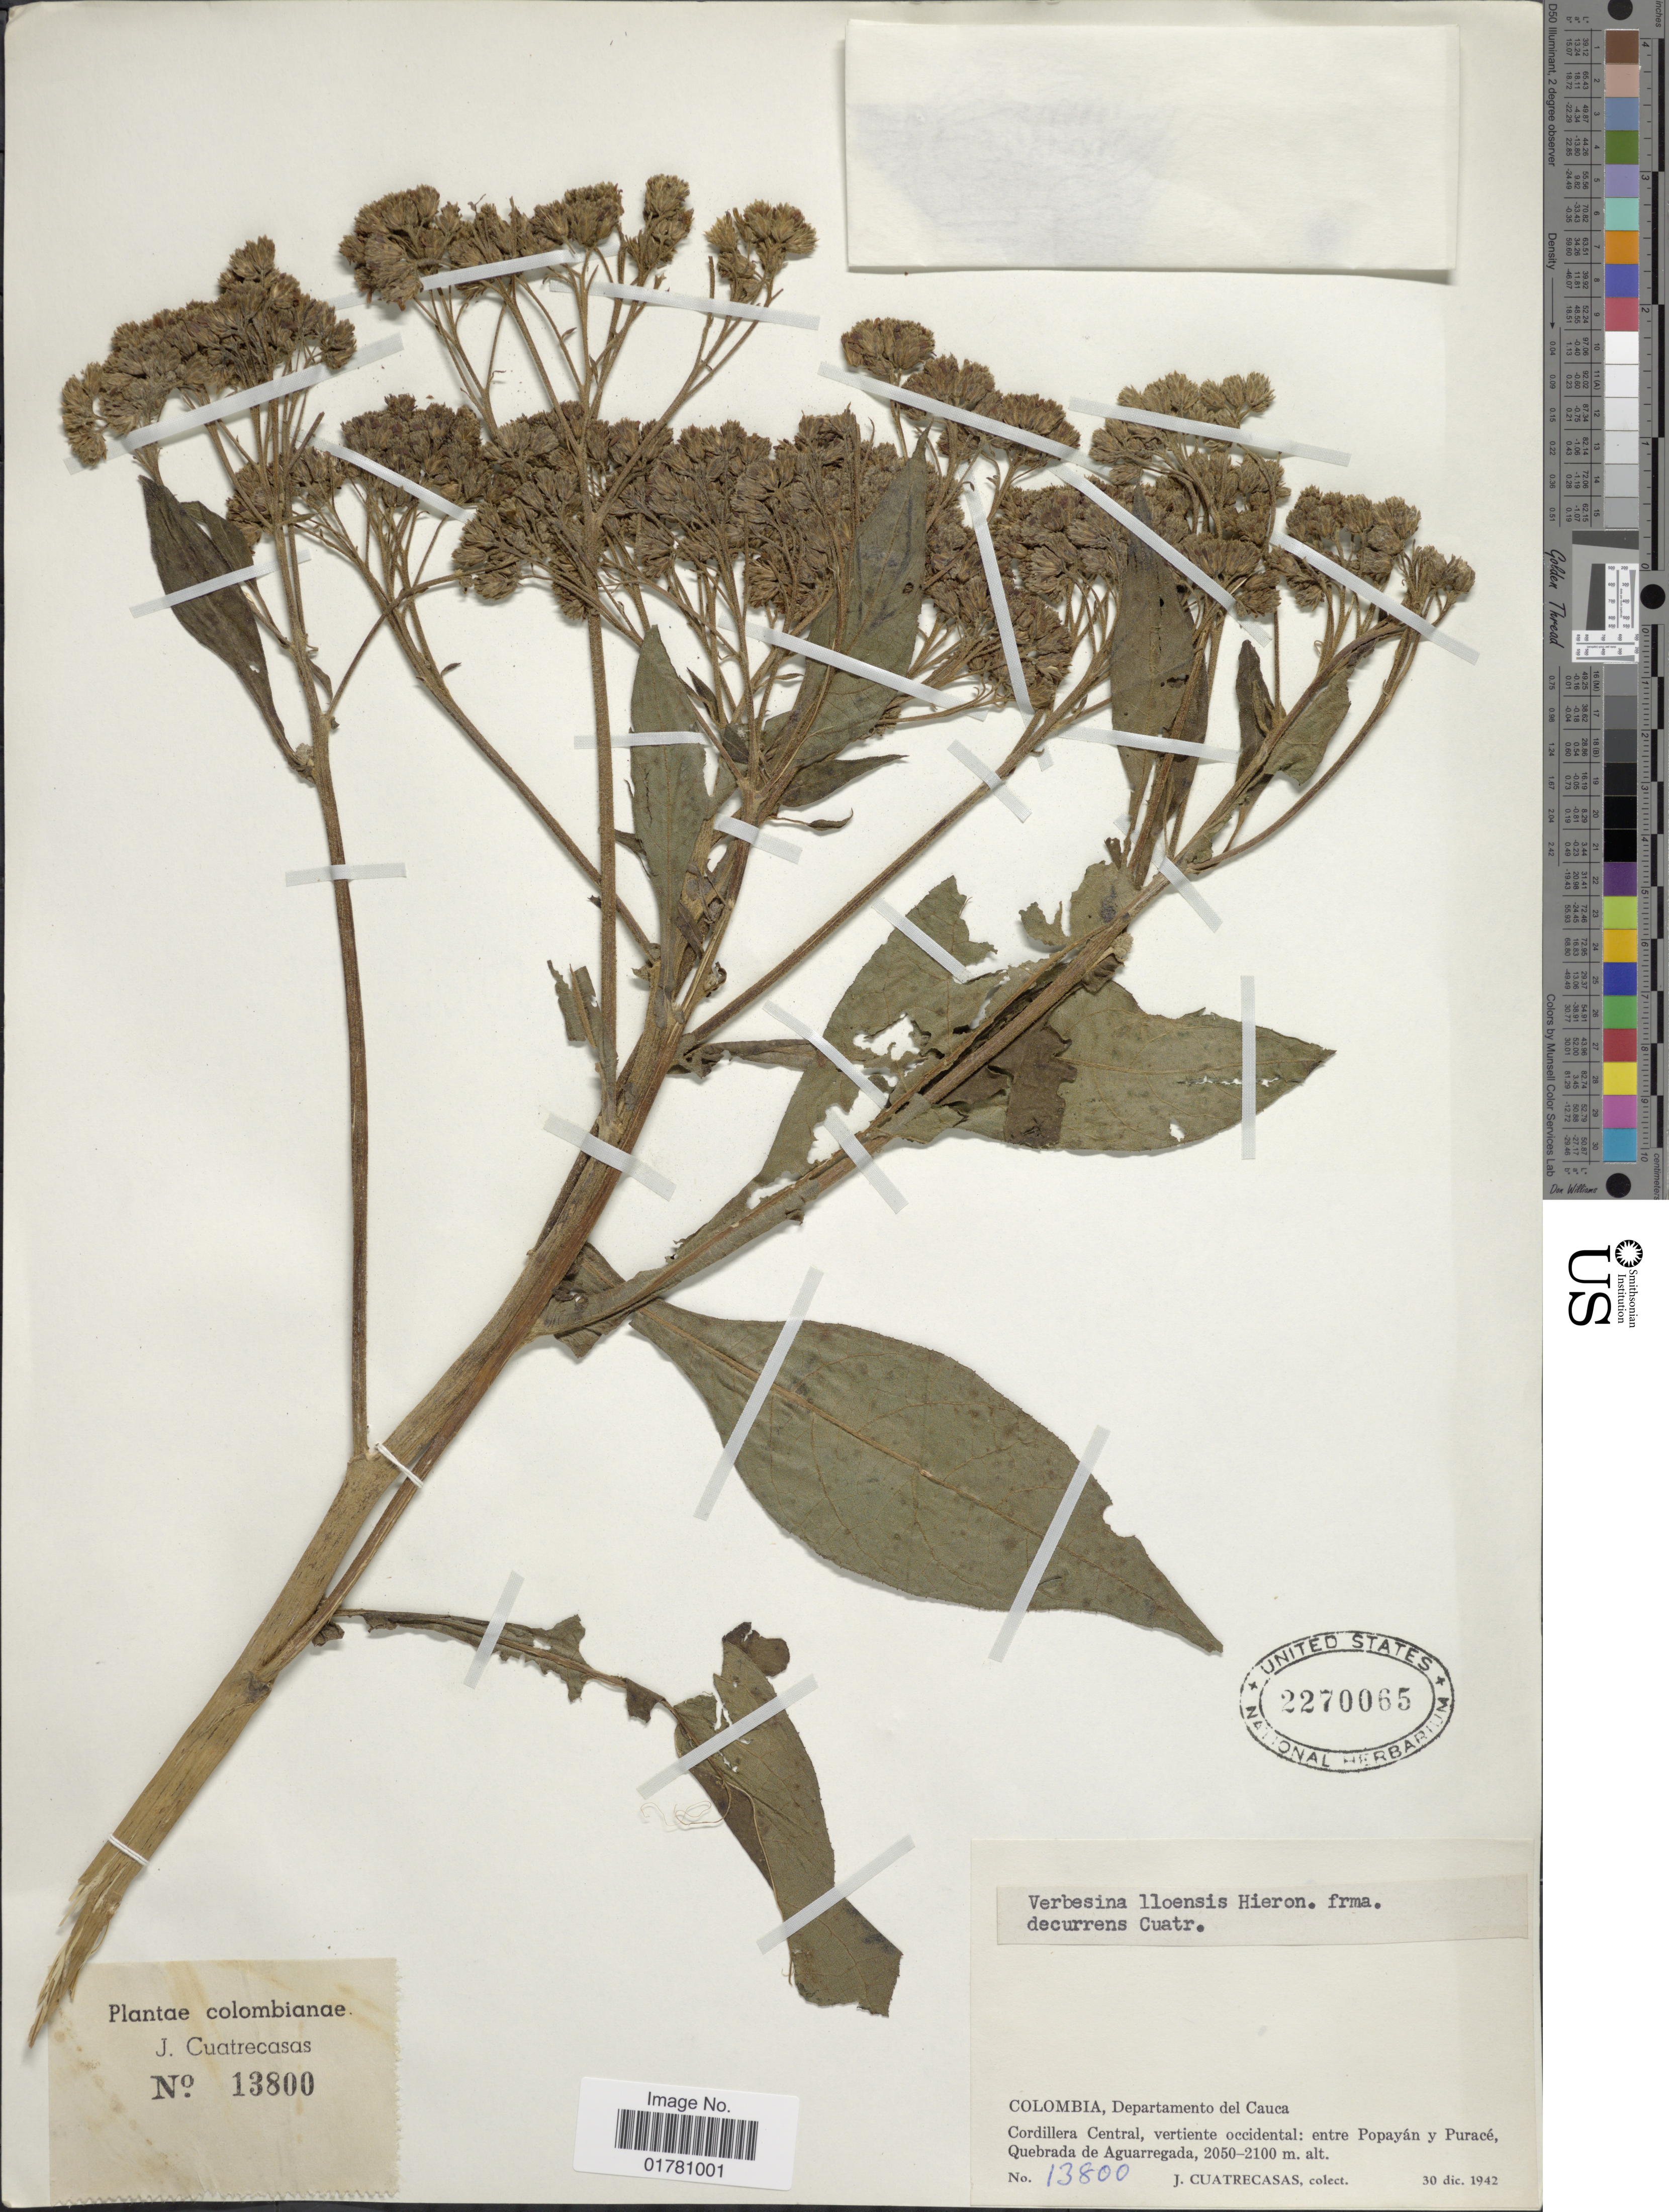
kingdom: Plantae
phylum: Tracheophyta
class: Magnoliopsida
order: Asterales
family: Asteraceae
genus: Verbesina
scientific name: Verbesina lloensis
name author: Hieron.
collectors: J. Cuatrecasas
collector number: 13800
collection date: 1942-12-30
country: Colombia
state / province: Cauca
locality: Departamento del Cauca, Cordillera Central, vertiente occidental: entre Popayán y Puracé, Quebrada de Aguarregada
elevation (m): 2050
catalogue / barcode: US 2270065